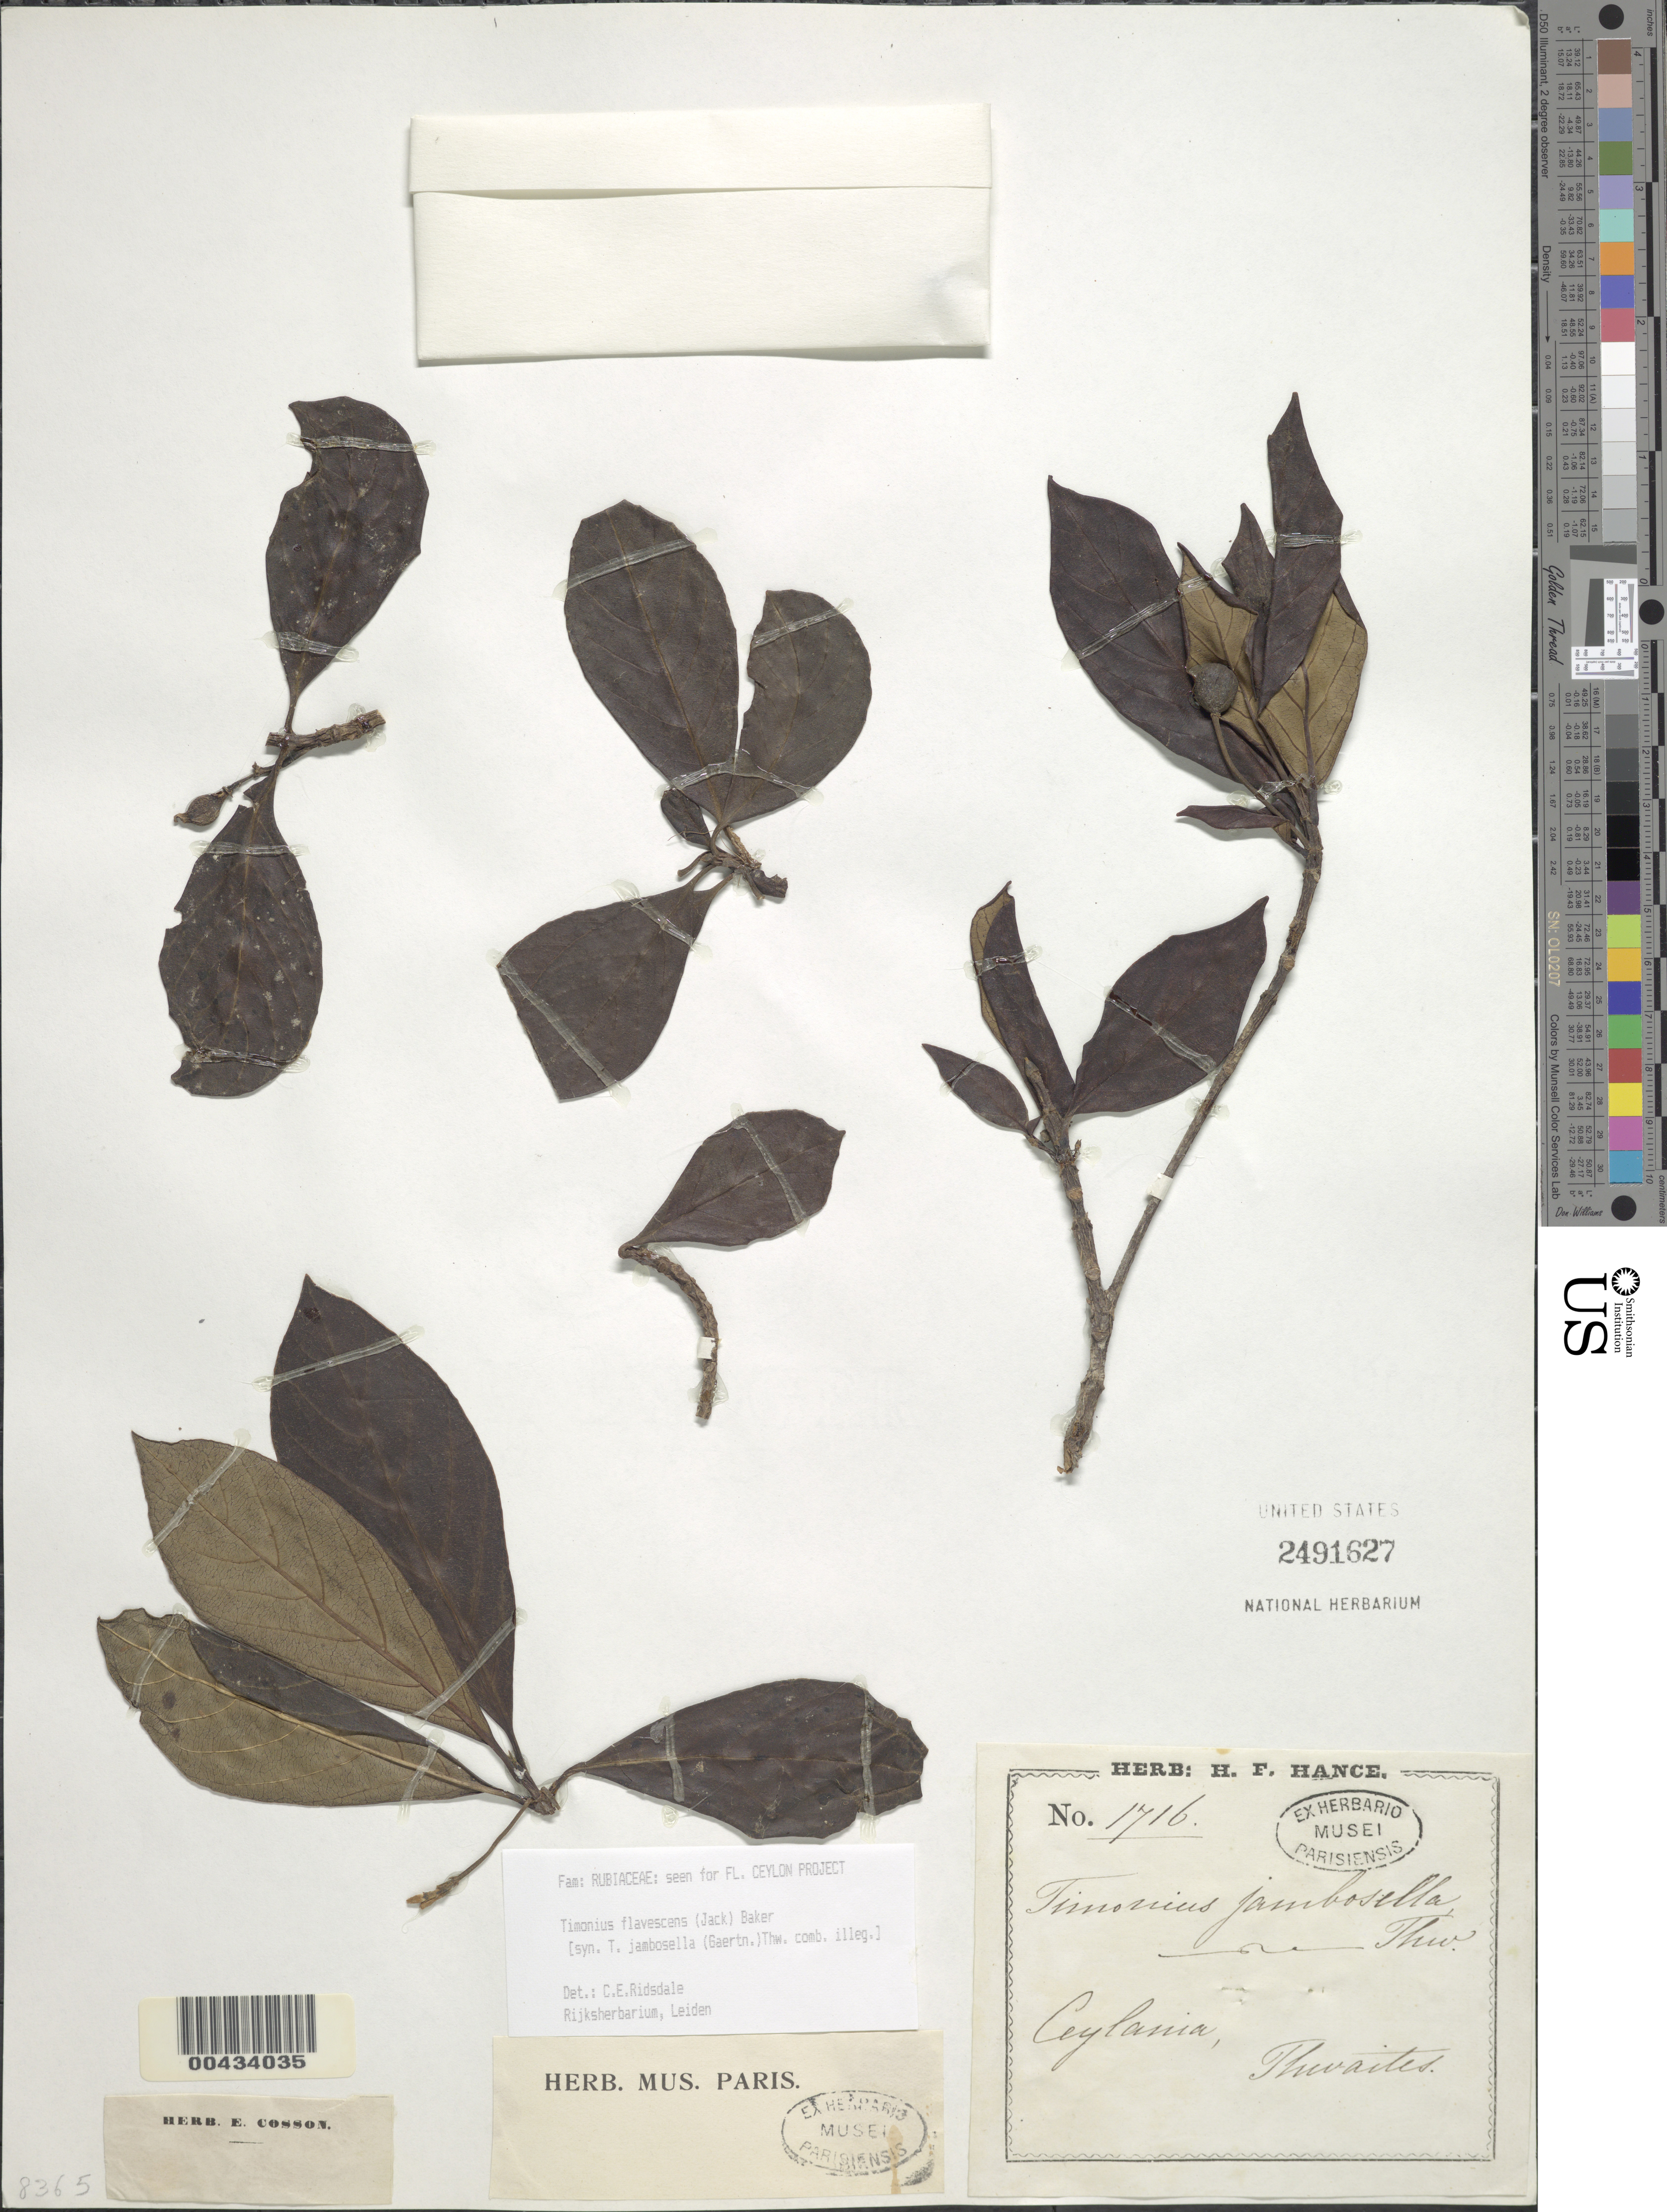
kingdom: Plantae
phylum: Tracheophyta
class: Magnoliopsida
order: Gentianales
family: Rubiaceae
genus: Timonius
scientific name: Timonius flavescens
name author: (Jack) Baker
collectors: G. H. K. Thwaites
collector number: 1716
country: Sri Lanka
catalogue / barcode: US 2491627